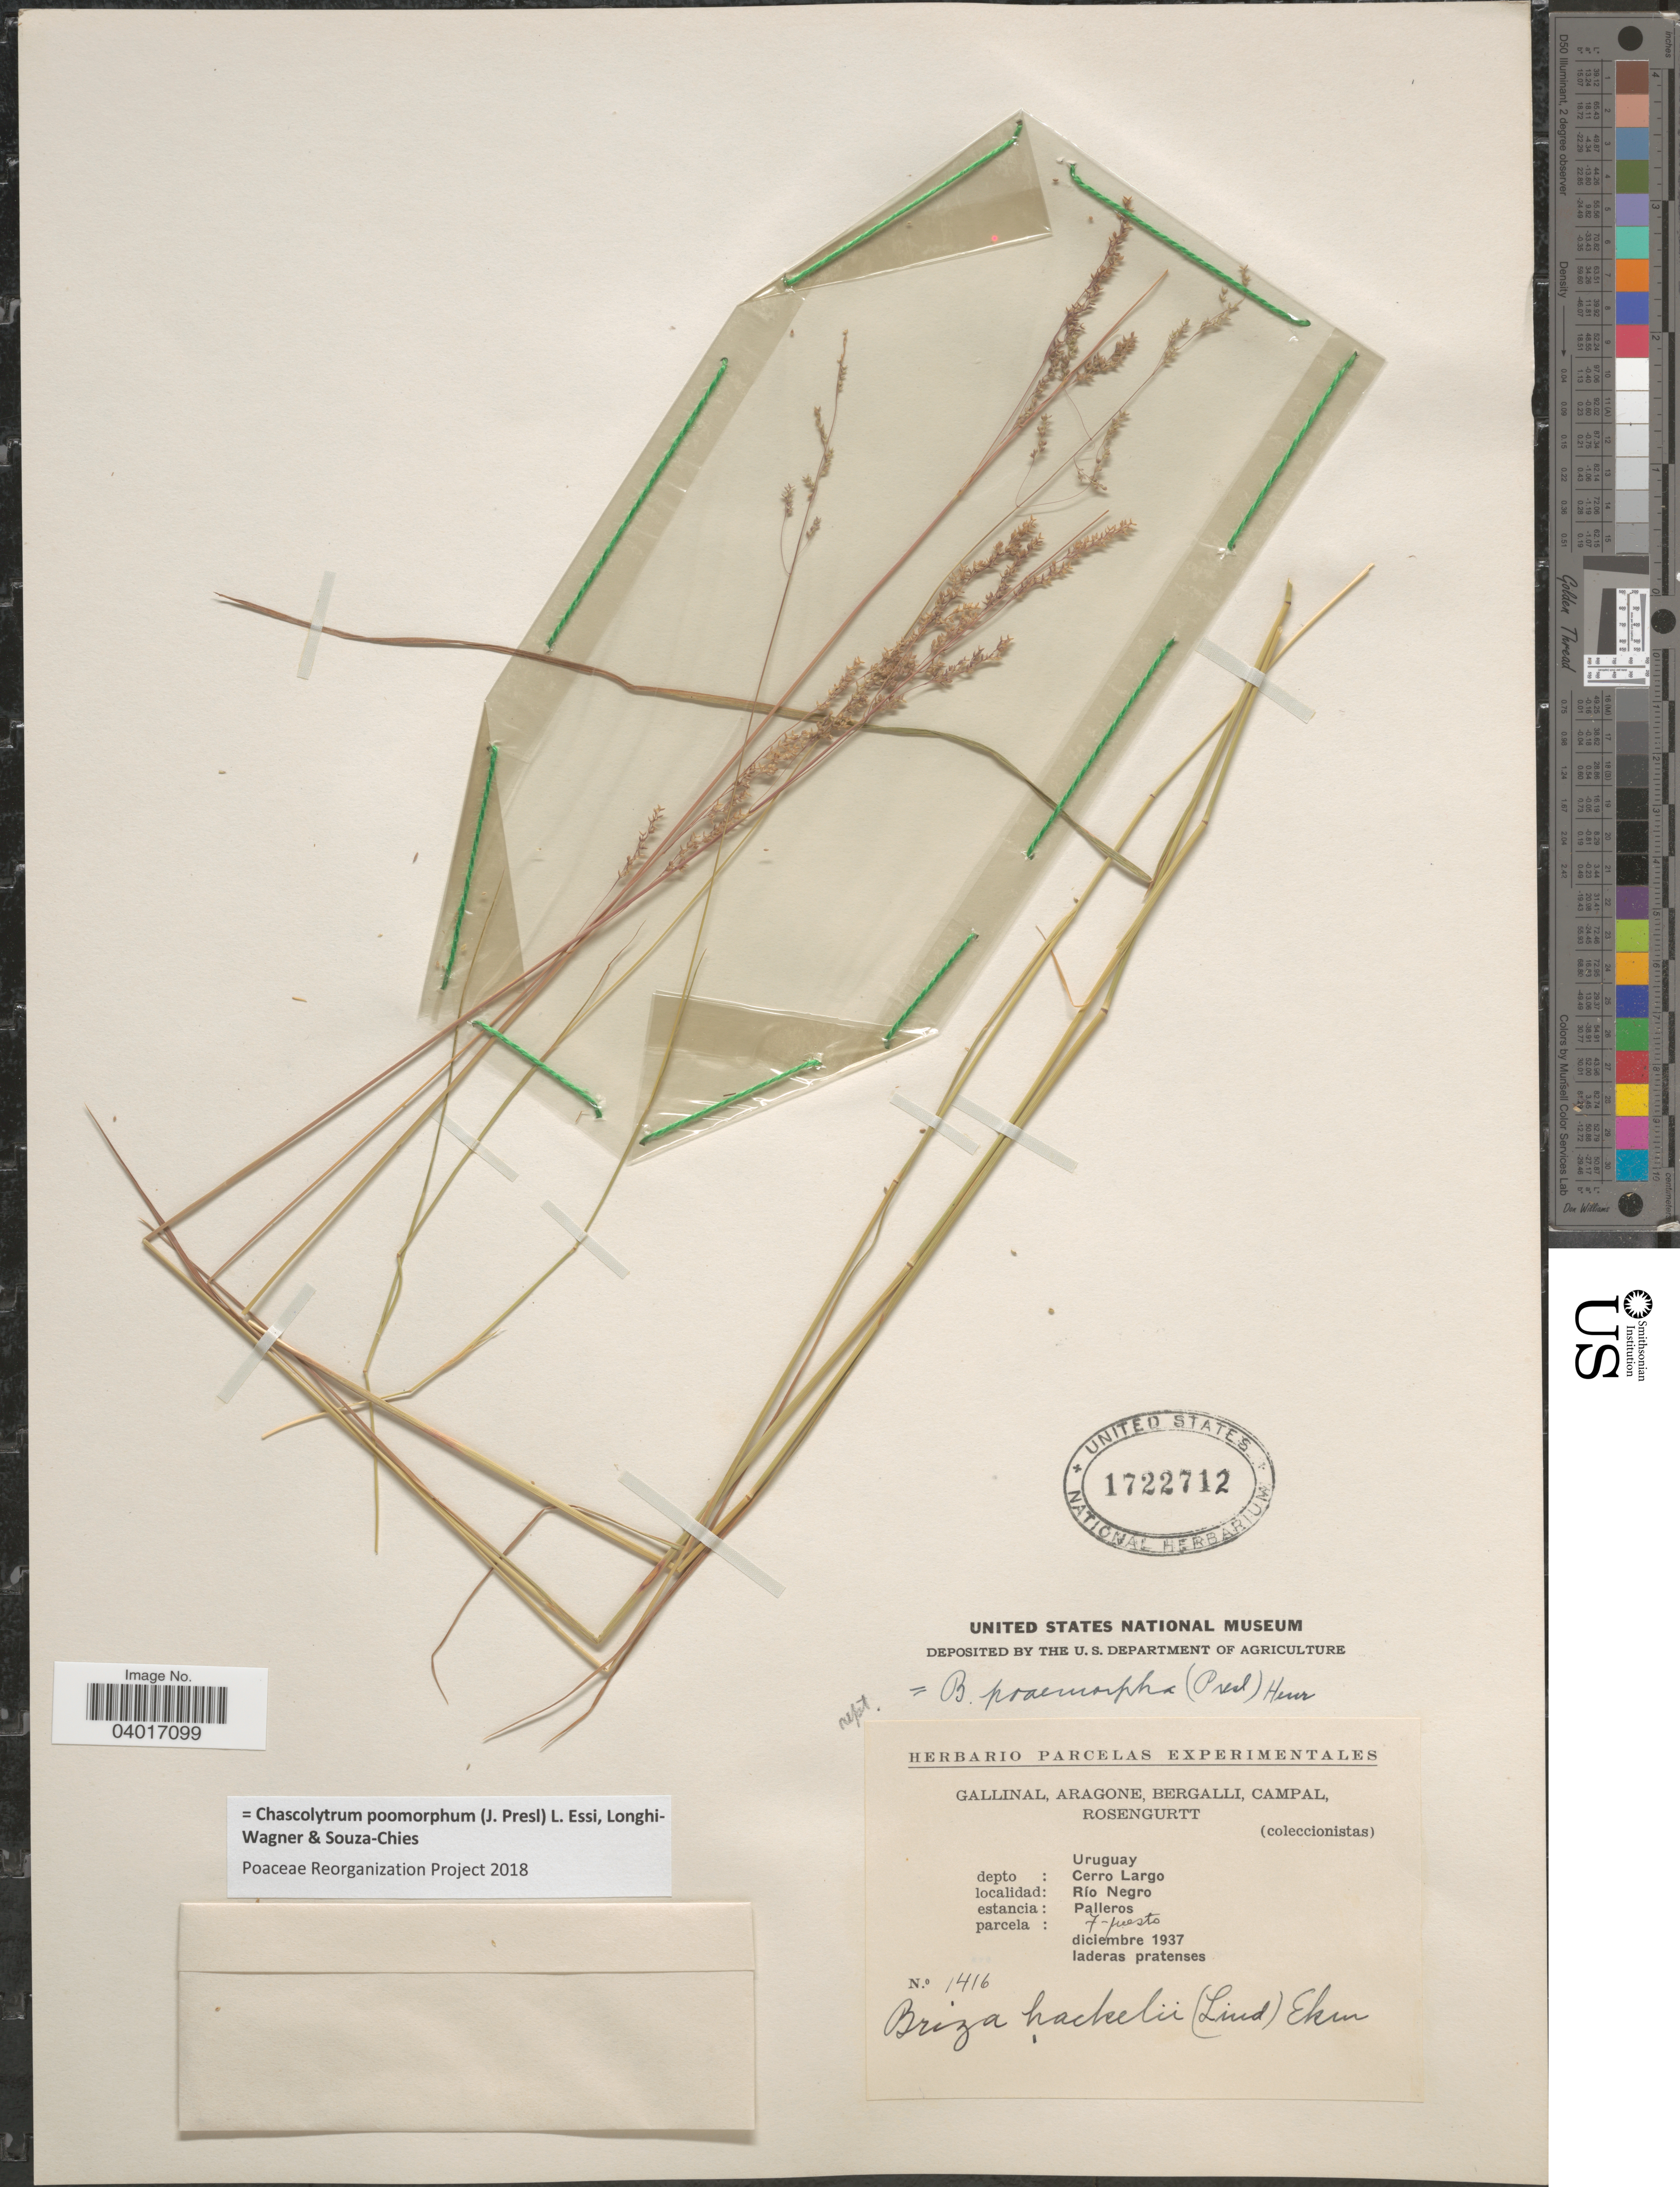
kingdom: Plantae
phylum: Tracheophyta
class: Liliopsida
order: Poales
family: Poaceae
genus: Chascolytrum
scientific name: Chascolytrum poomorphum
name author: (J. Presl) L. Essi et al.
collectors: -. Gallinal, -- Aragone, -- Bergalli, -- Campal & Rosengurtt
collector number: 1416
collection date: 1937-12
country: Uruguay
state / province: Cerro Largo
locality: Depto: Cerro Largo. Río Negro. Estancia: Palleros. Parcela: 7-pusto.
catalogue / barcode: US 1722712